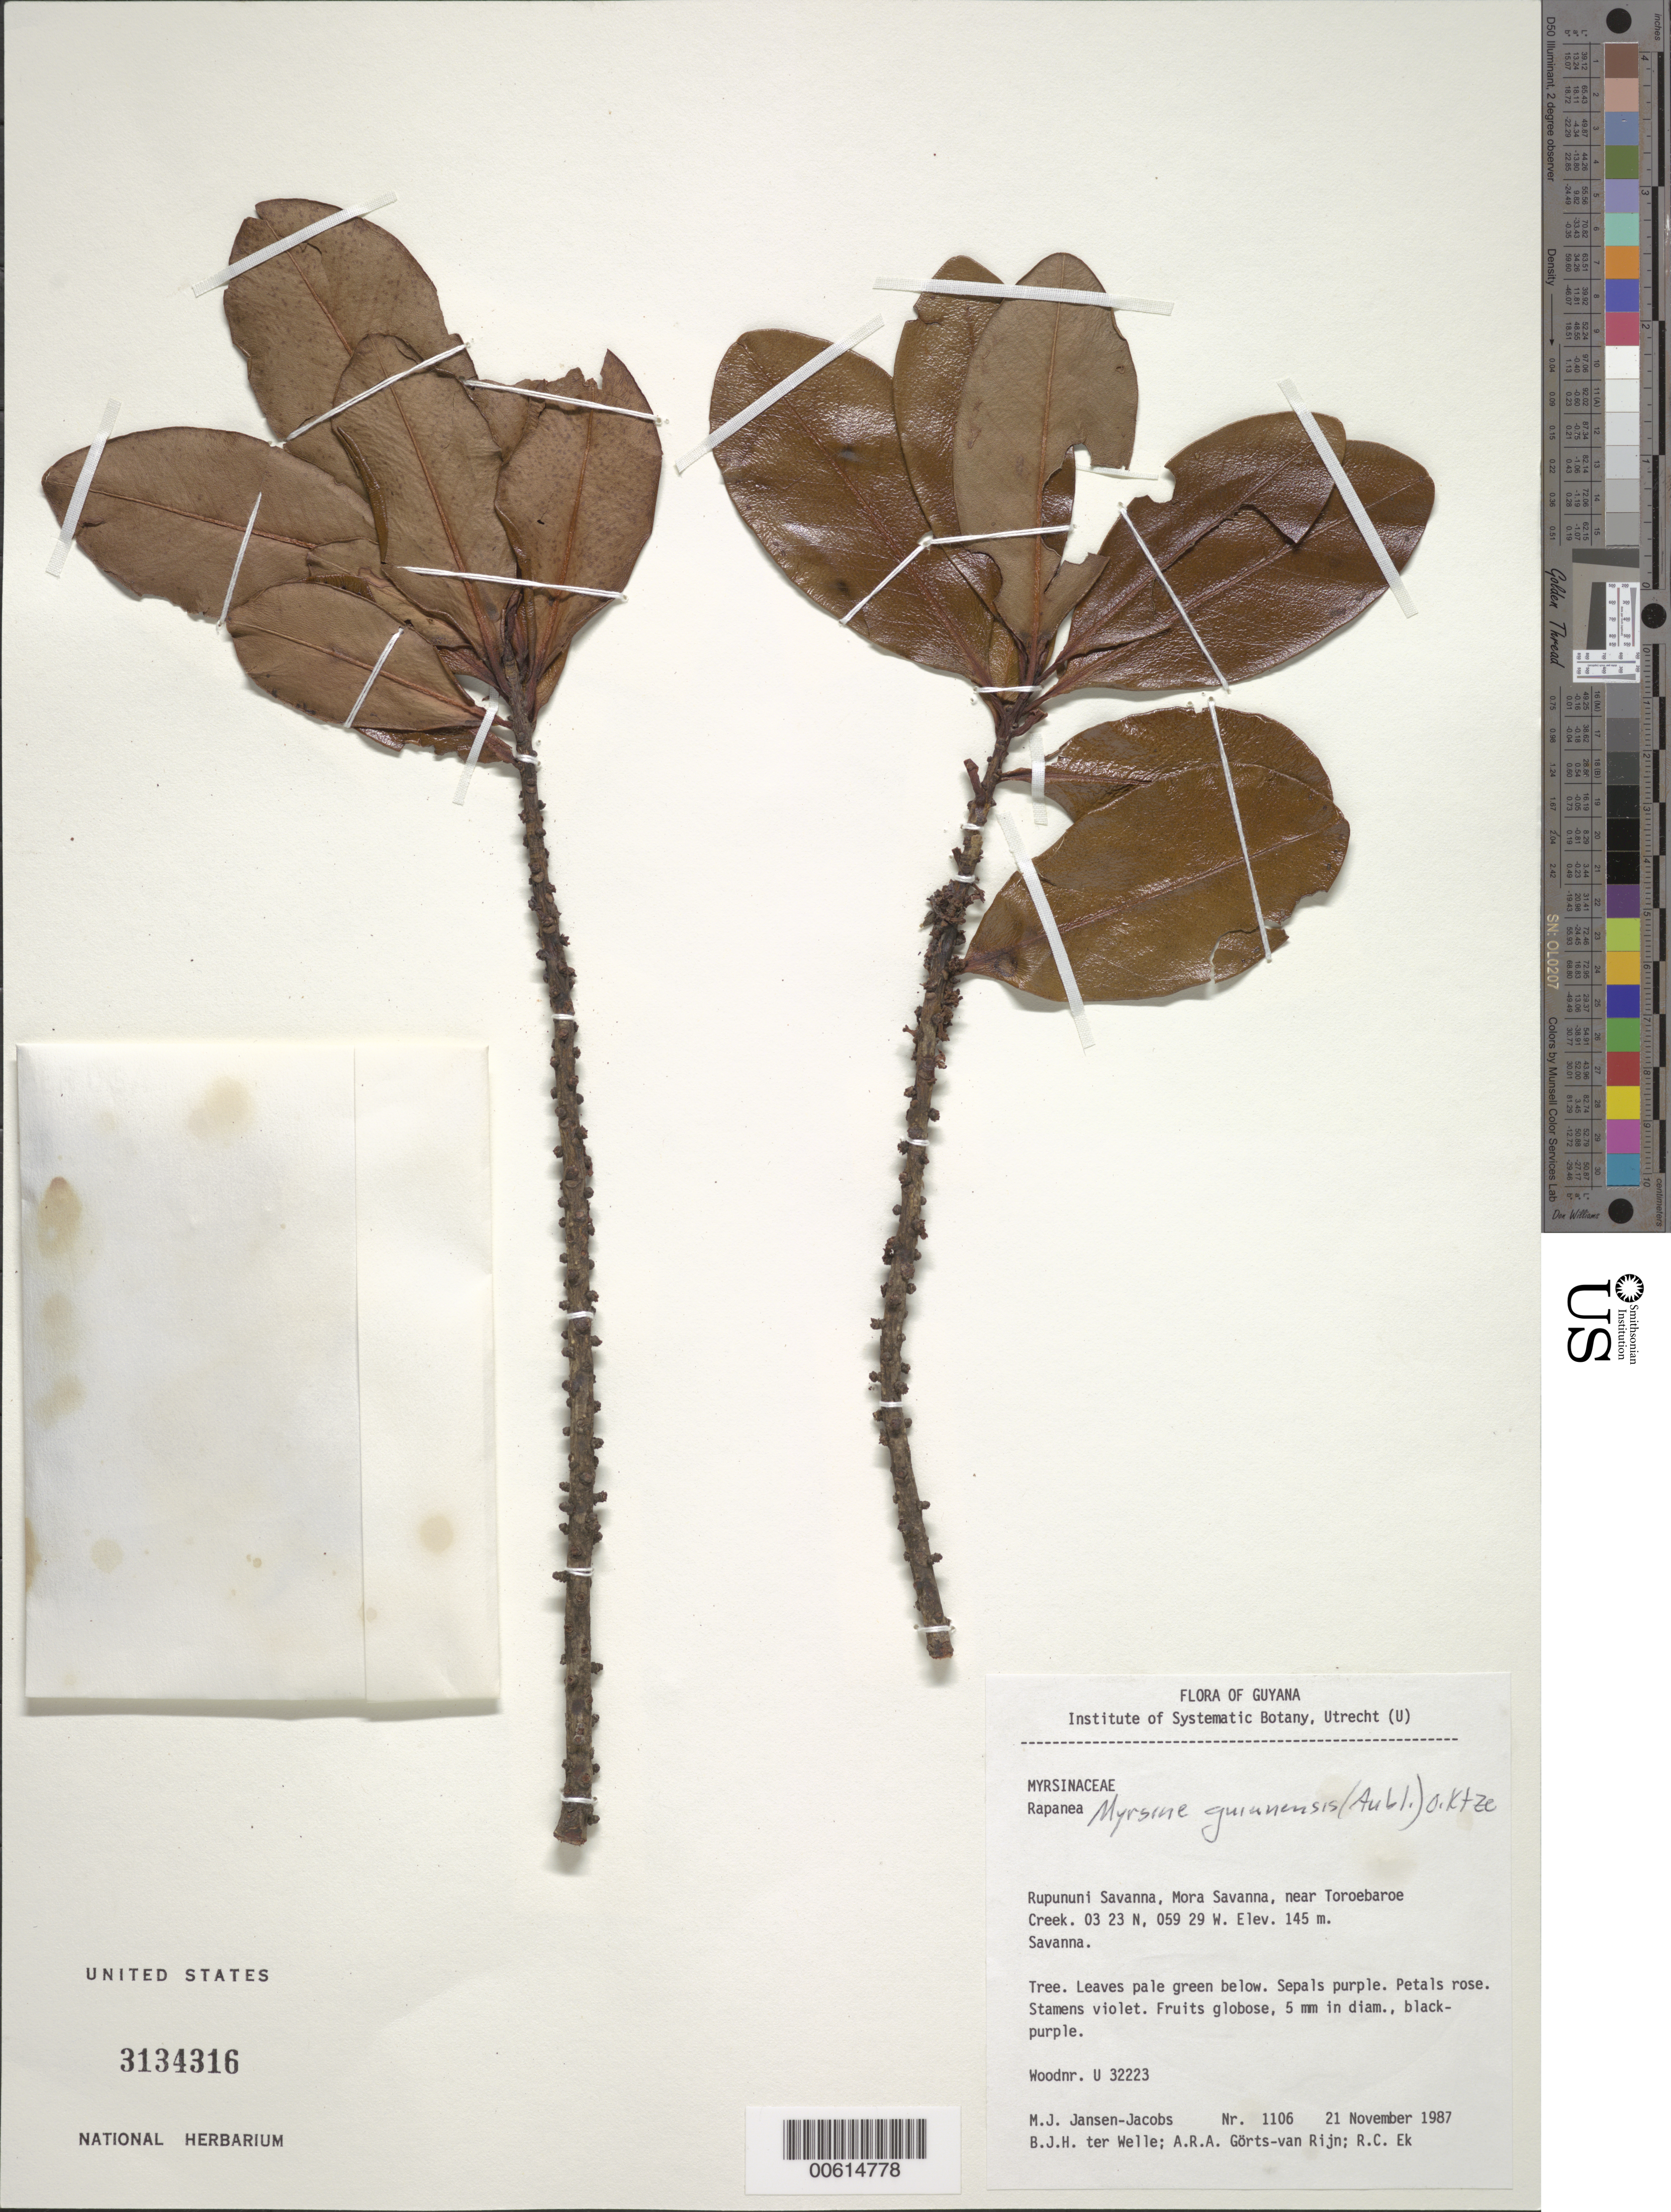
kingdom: Plantae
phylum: Tracheophyta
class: Magnoliopsida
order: Ericales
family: Primulaceae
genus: Cybianthus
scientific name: Cybianthus guyanensis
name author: (A. DC.) Miq.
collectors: M. J. Jansen-Jacobs, B. Welle, A. .R. A. Görts-van Rijn & R. C. Ek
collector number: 1106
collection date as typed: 21-Nov-87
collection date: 1987-11-21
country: Guyana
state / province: U. Takutu-U. Essequibo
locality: Rupununi Savanna, Mora Savanna, near Toroebaroe Creek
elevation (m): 145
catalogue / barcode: US 3134316